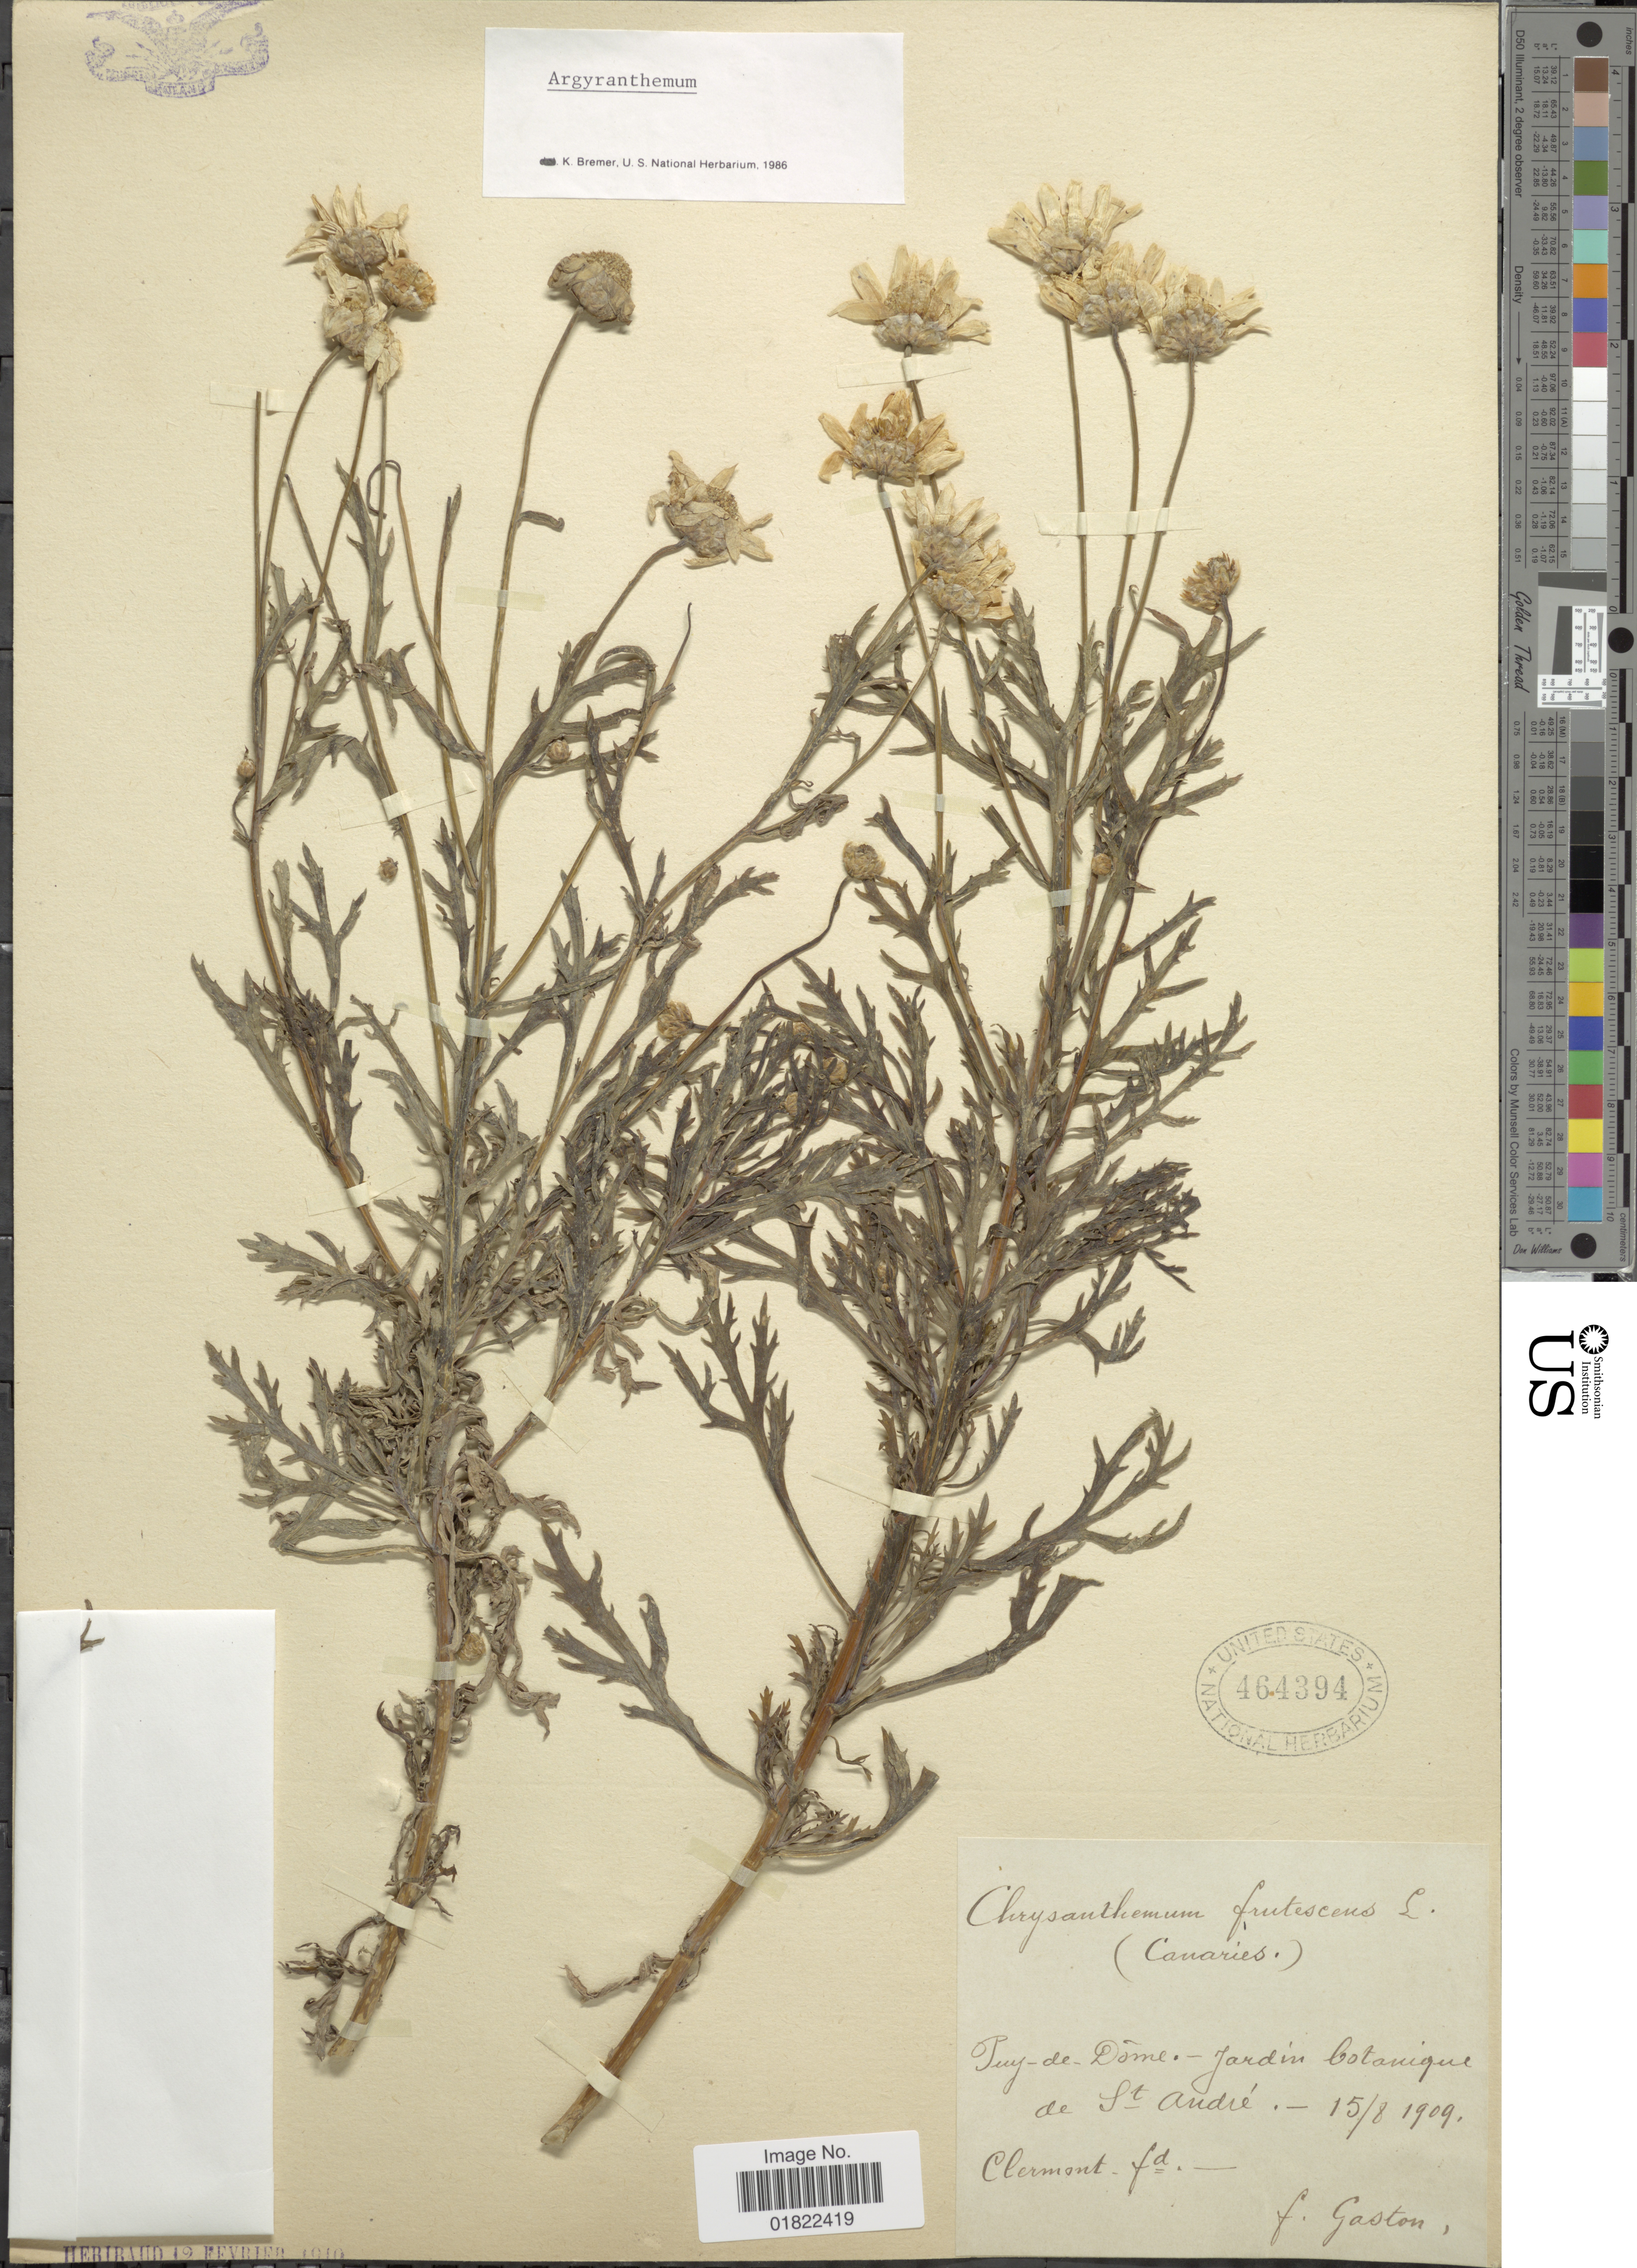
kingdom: Plantae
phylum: Tracheophyta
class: Magnoliopsida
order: Asterales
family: Asteraceae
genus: Argyranthemum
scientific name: Argyranthemum frutescens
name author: L.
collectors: F. Gaston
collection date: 1909-08-15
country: France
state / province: Auvergne-Rhône-Alpes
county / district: Puy-de-Dôme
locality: Puy-de-Dome - jardin botanique de St André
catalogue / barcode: US 464394